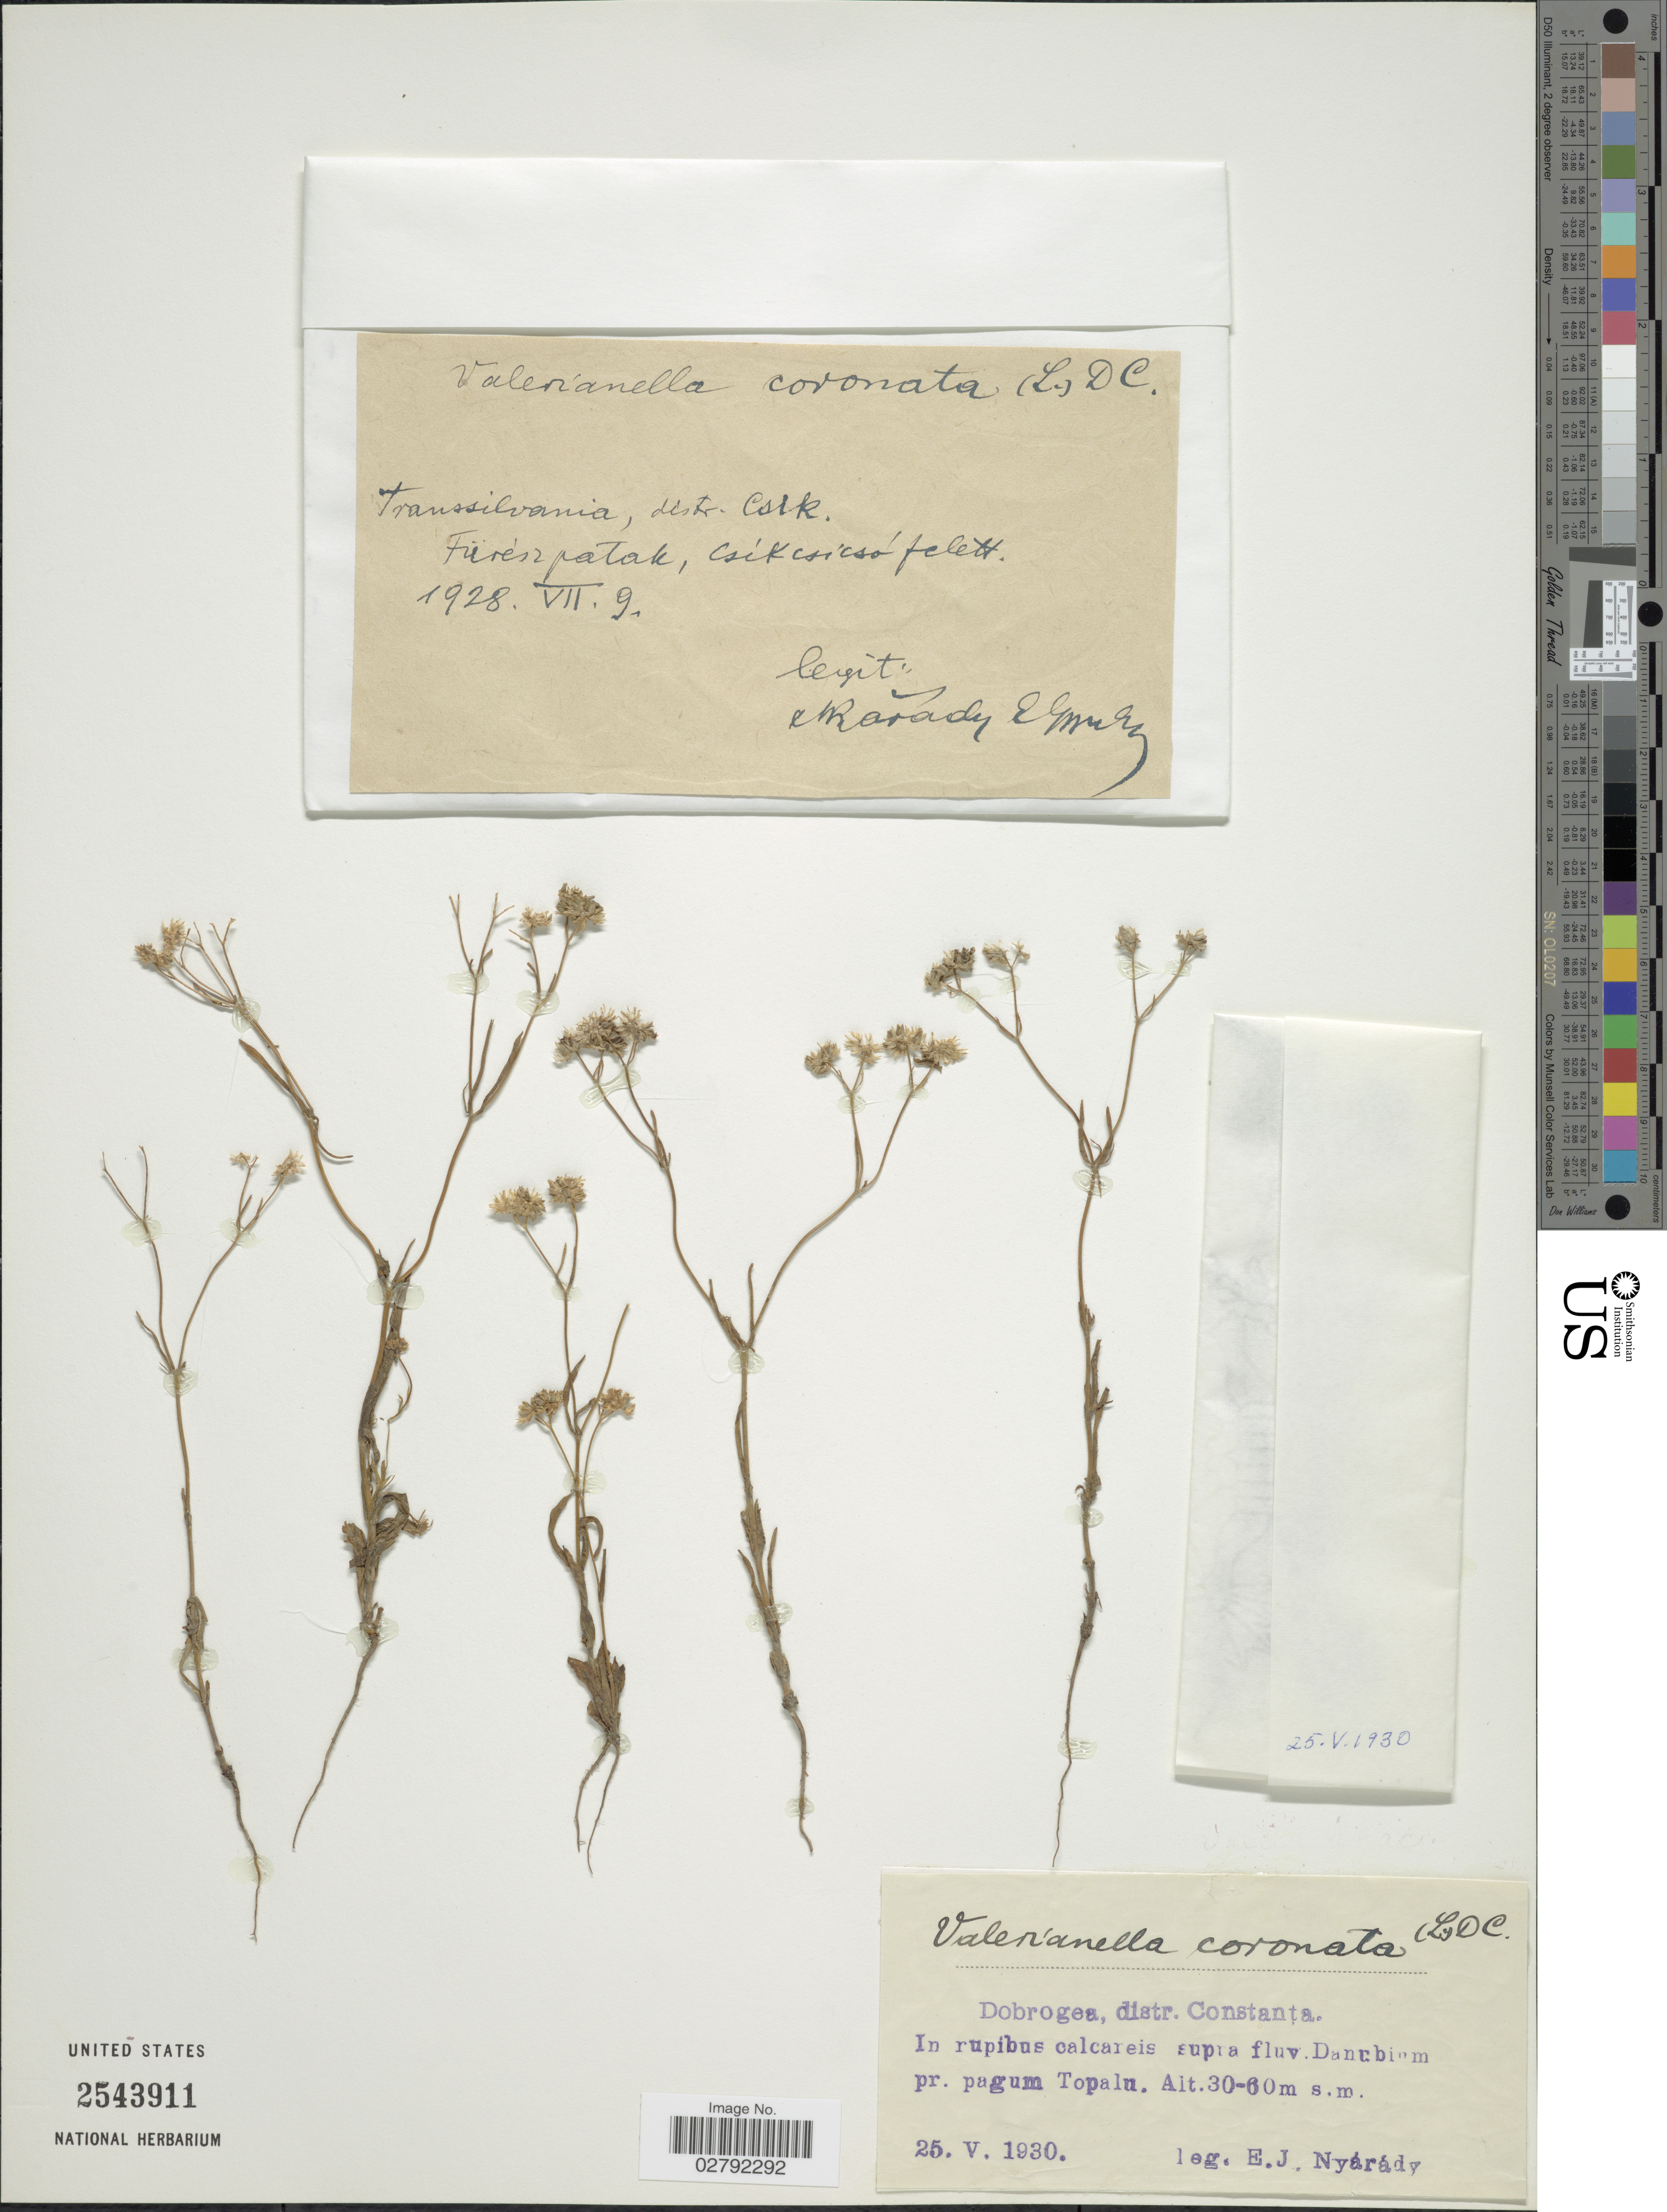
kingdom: Plantae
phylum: Tracheophyta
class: Magnoliopsida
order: Dipsacales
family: Caprifoliaceae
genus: Valerianella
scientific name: Valerianella coronata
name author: (L.) DC.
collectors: E. Nyárády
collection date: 1930-05-25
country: Romania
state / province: Constanta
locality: Dobrogea. In rupibus calcareis supra fluv. Danubium pr. pagum Topalu.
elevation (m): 30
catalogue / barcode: US 2543911